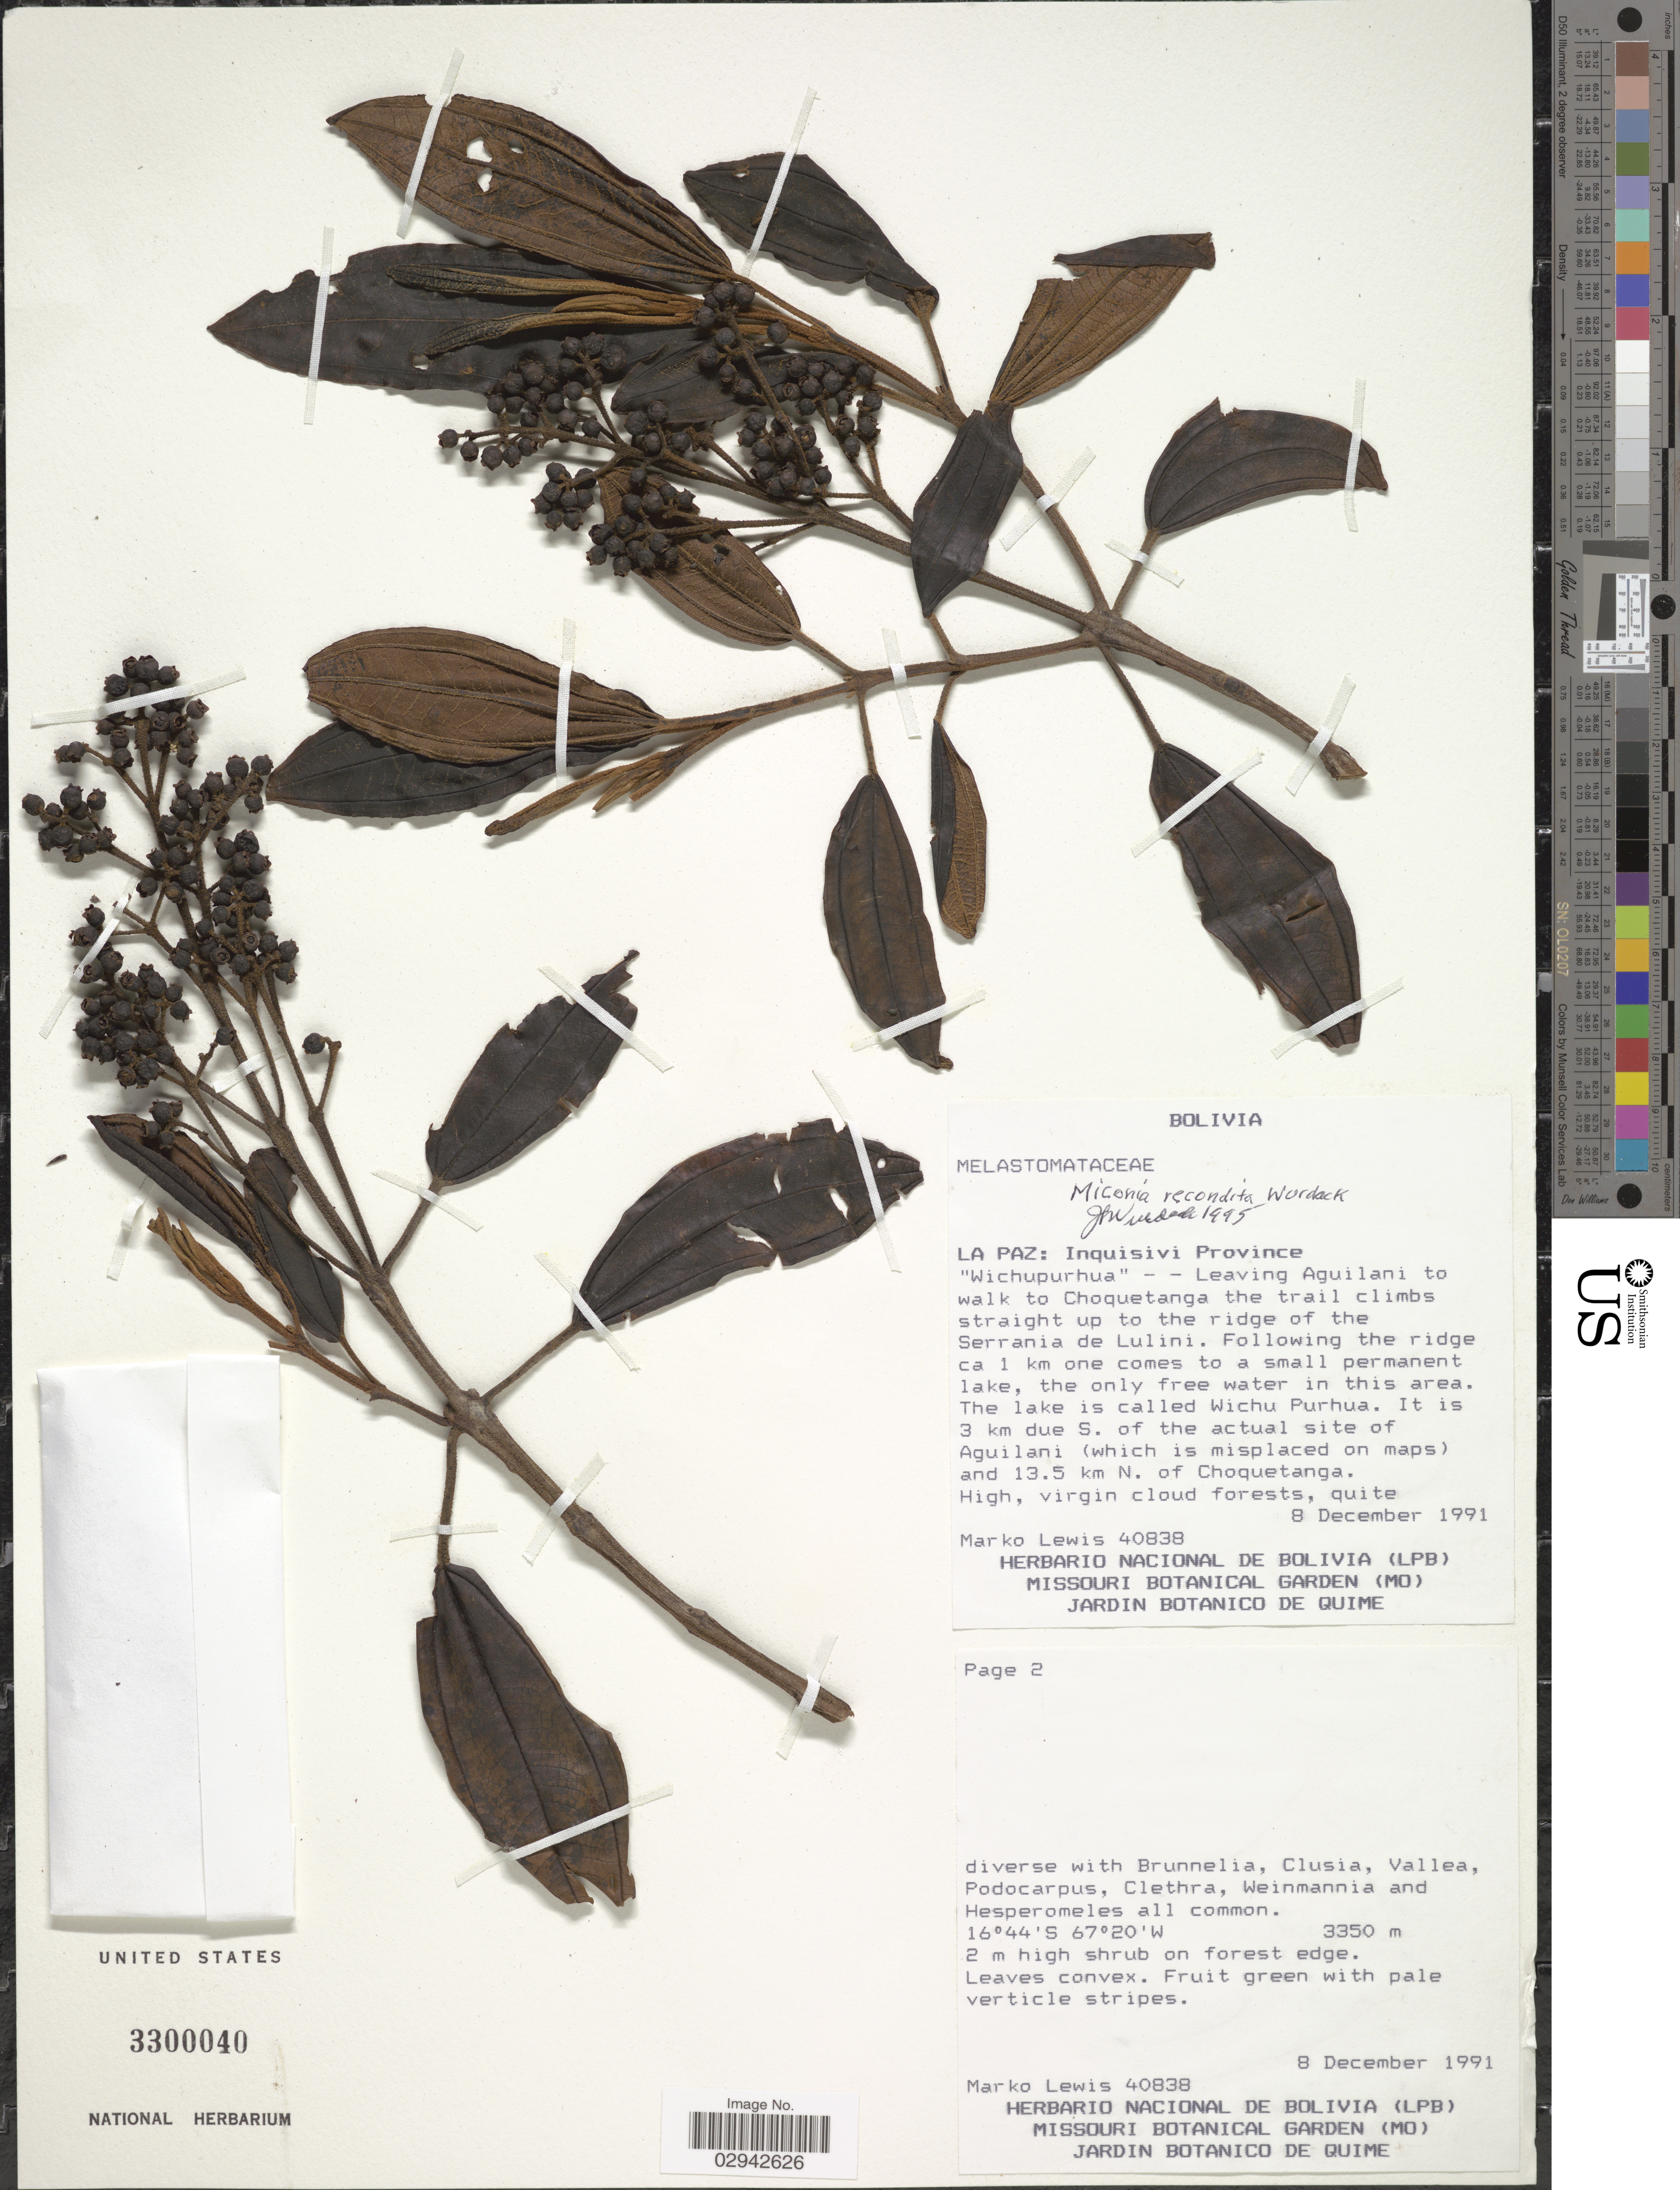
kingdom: Plantae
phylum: Tracheophyta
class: Magnoliopsida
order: Myrtales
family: Melastomataceae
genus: Miconia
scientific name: Miconia recondita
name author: Wurdack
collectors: M. A. Lewis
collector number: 40838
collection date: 1991-12-08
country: Bolivia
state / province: La Paz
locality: Inquisivi Province, "Wichupurhua" - - Leaving Aguilani to walk to Choquetanga the trail climbs straight up to the ridge of the Serrania de Lulini, Following the ridge ca 1 km one comes to a small permanent lake, The lake is called Wichu Purhua, It is 3 km due S. of the actual site of Aguilani (which is misplaced on m aps) and 13.5 km N. of Choquetanga.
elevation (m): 3350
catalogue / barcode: US 3300040